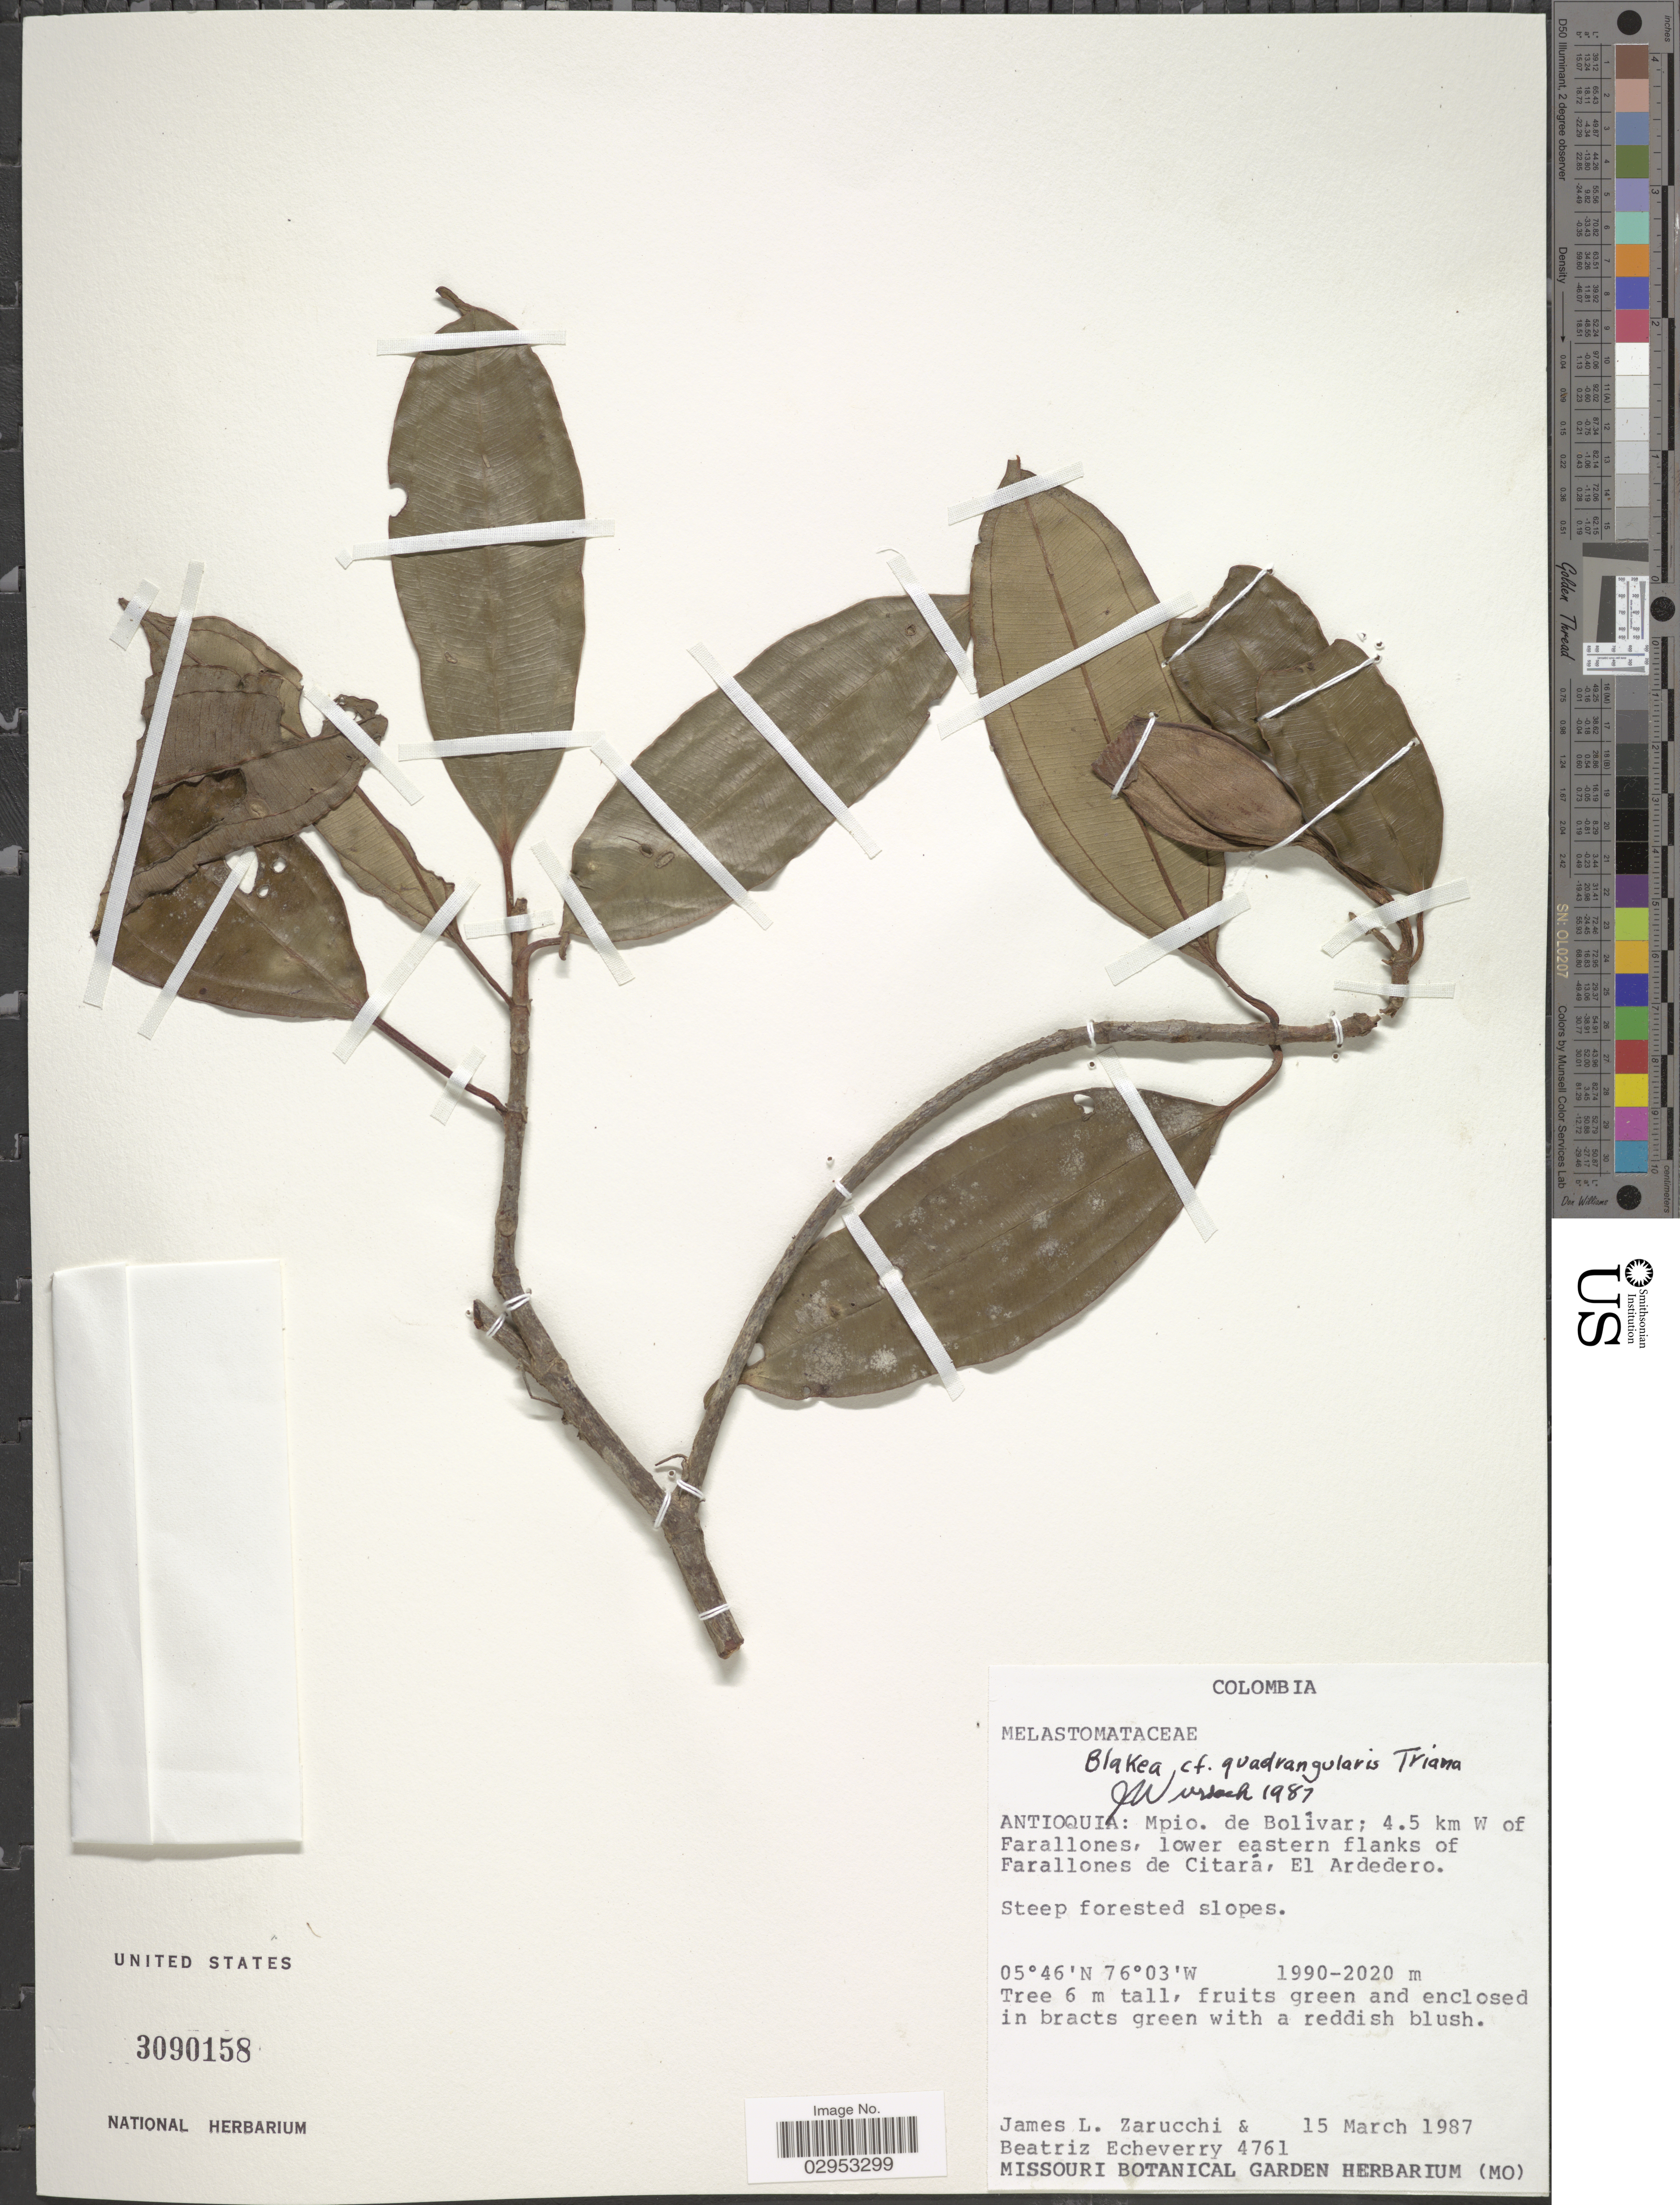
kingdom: Plantae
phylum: Tracheophyta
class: Magnoliopsida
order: Myrtales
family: Melastomataceae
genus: Blakea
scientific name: Blakea quadrangularis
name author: Triana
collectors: J. L. Zarucchi & B. Echeverry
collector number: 4761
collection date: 1987-03-15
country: Colombia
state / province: Antioquia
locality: Mpio. de Bolívar; 4.5 km W of Farallones, lower eastern flanks of Farallones de Citará, El Ardedero.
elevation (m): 1990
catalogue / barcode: US 3090158